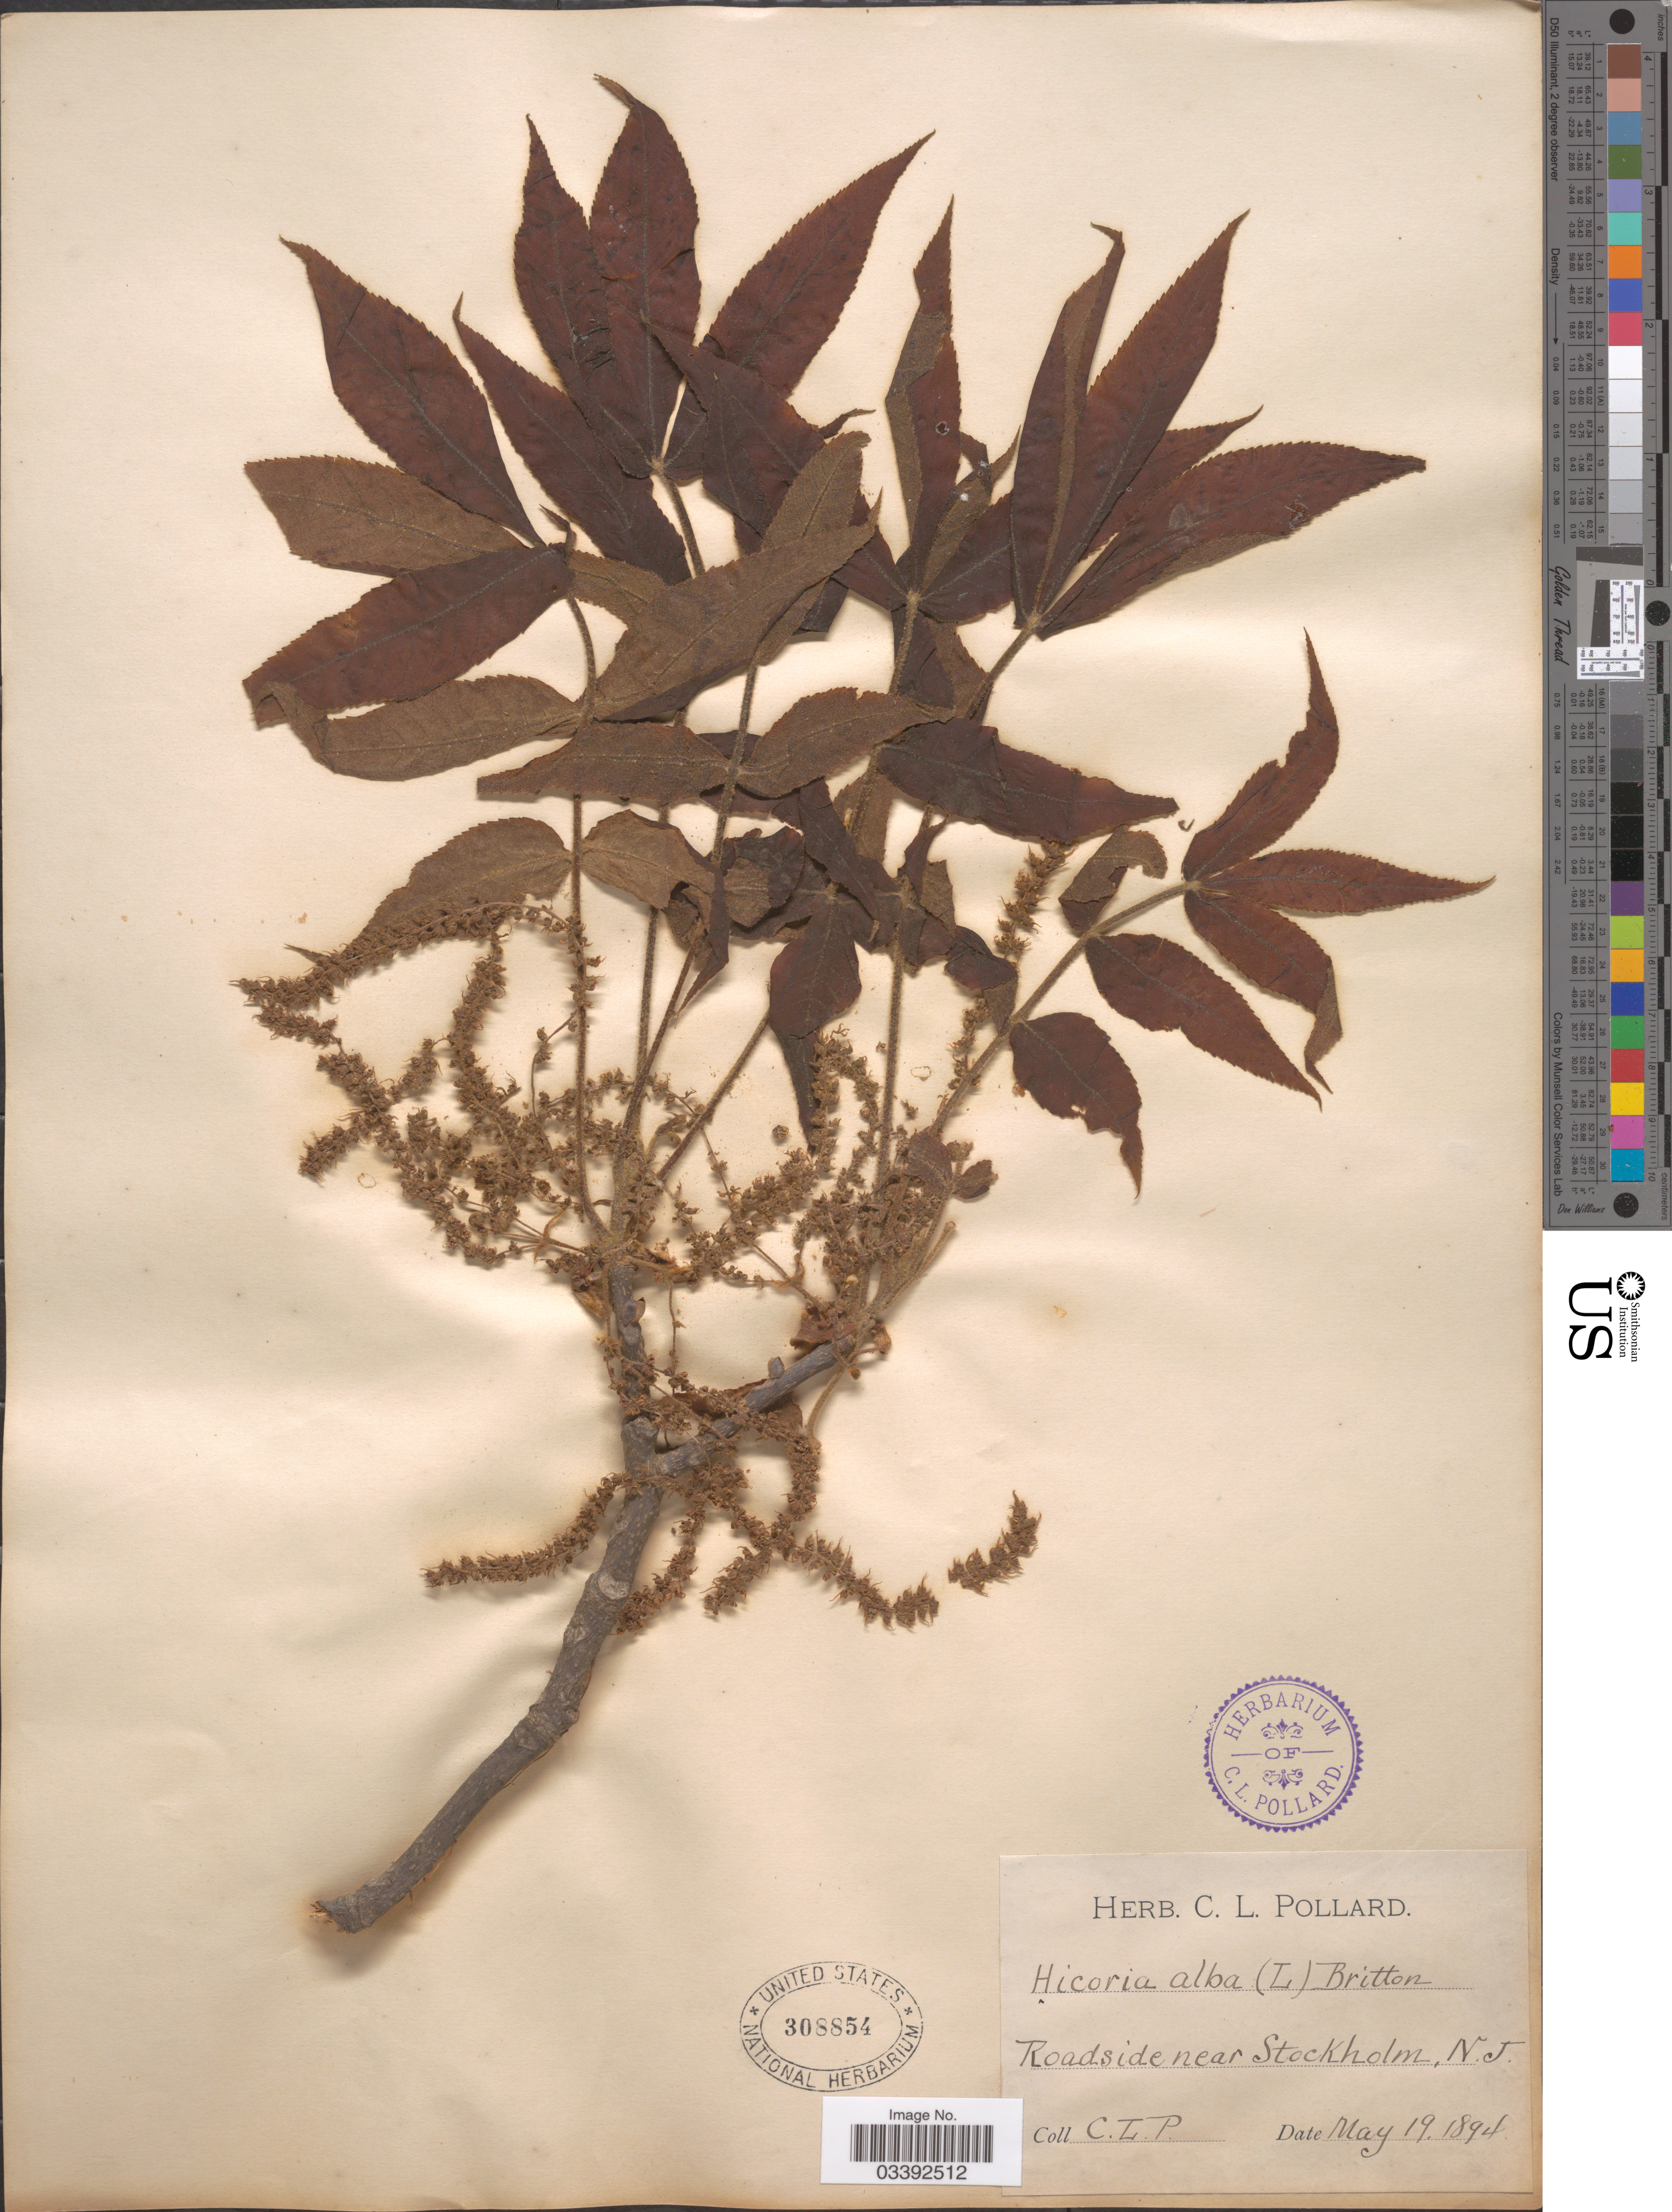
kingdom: Plantae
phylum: Tracheophyta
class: Magnoliopsida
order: Fagales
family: Juglandaceae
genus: Carya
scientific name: Carya tomentosa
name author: (Lam.) Nutt.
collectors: C. L. Pollard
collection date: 1894-05-19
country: United States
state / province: New Jersey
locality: Roadside near Stockholm.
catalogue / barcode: US 308854